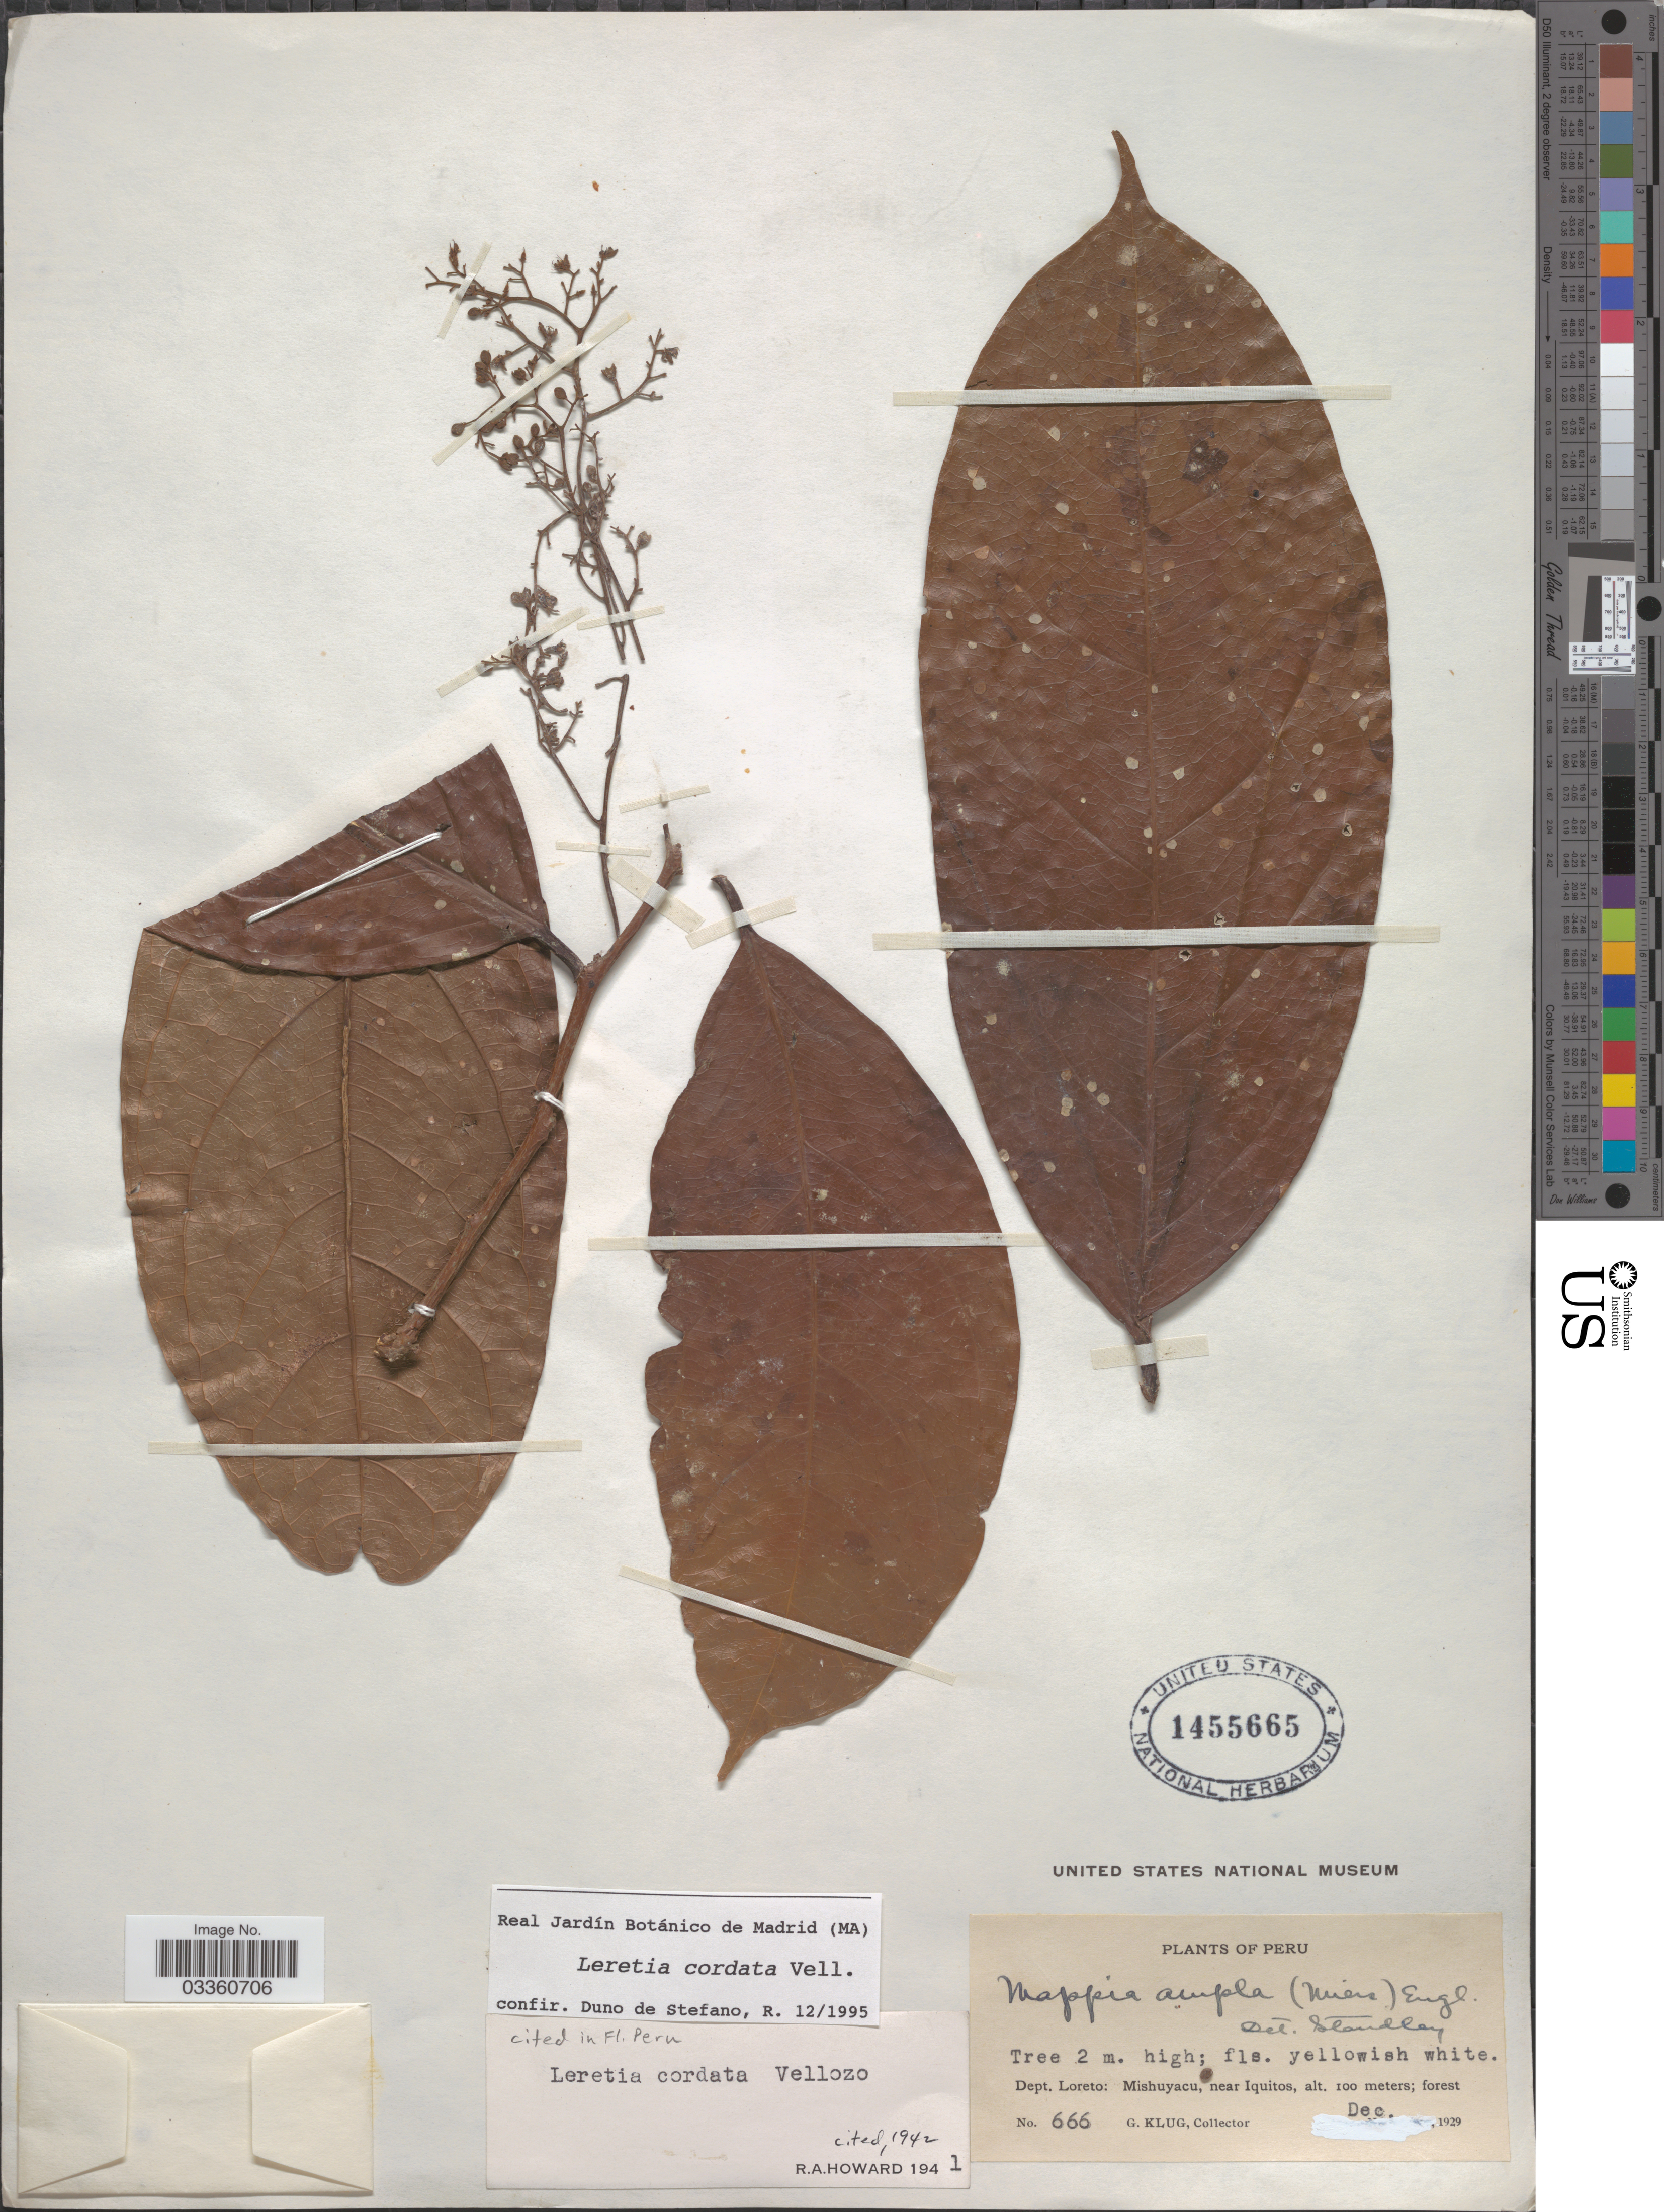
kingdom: Plantae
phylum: Tracheophyta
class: Magnoliopsida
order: Icacinales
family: Icacinaceae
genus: Leretia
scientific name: Leretia cordata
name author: Vell.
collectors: G. Klug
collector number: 666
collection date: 1929-12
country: Peru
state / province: Loreto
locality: Dept. Loreto: Mishuyacu, near Iquitos.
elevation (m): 100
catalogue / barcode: US 1455665